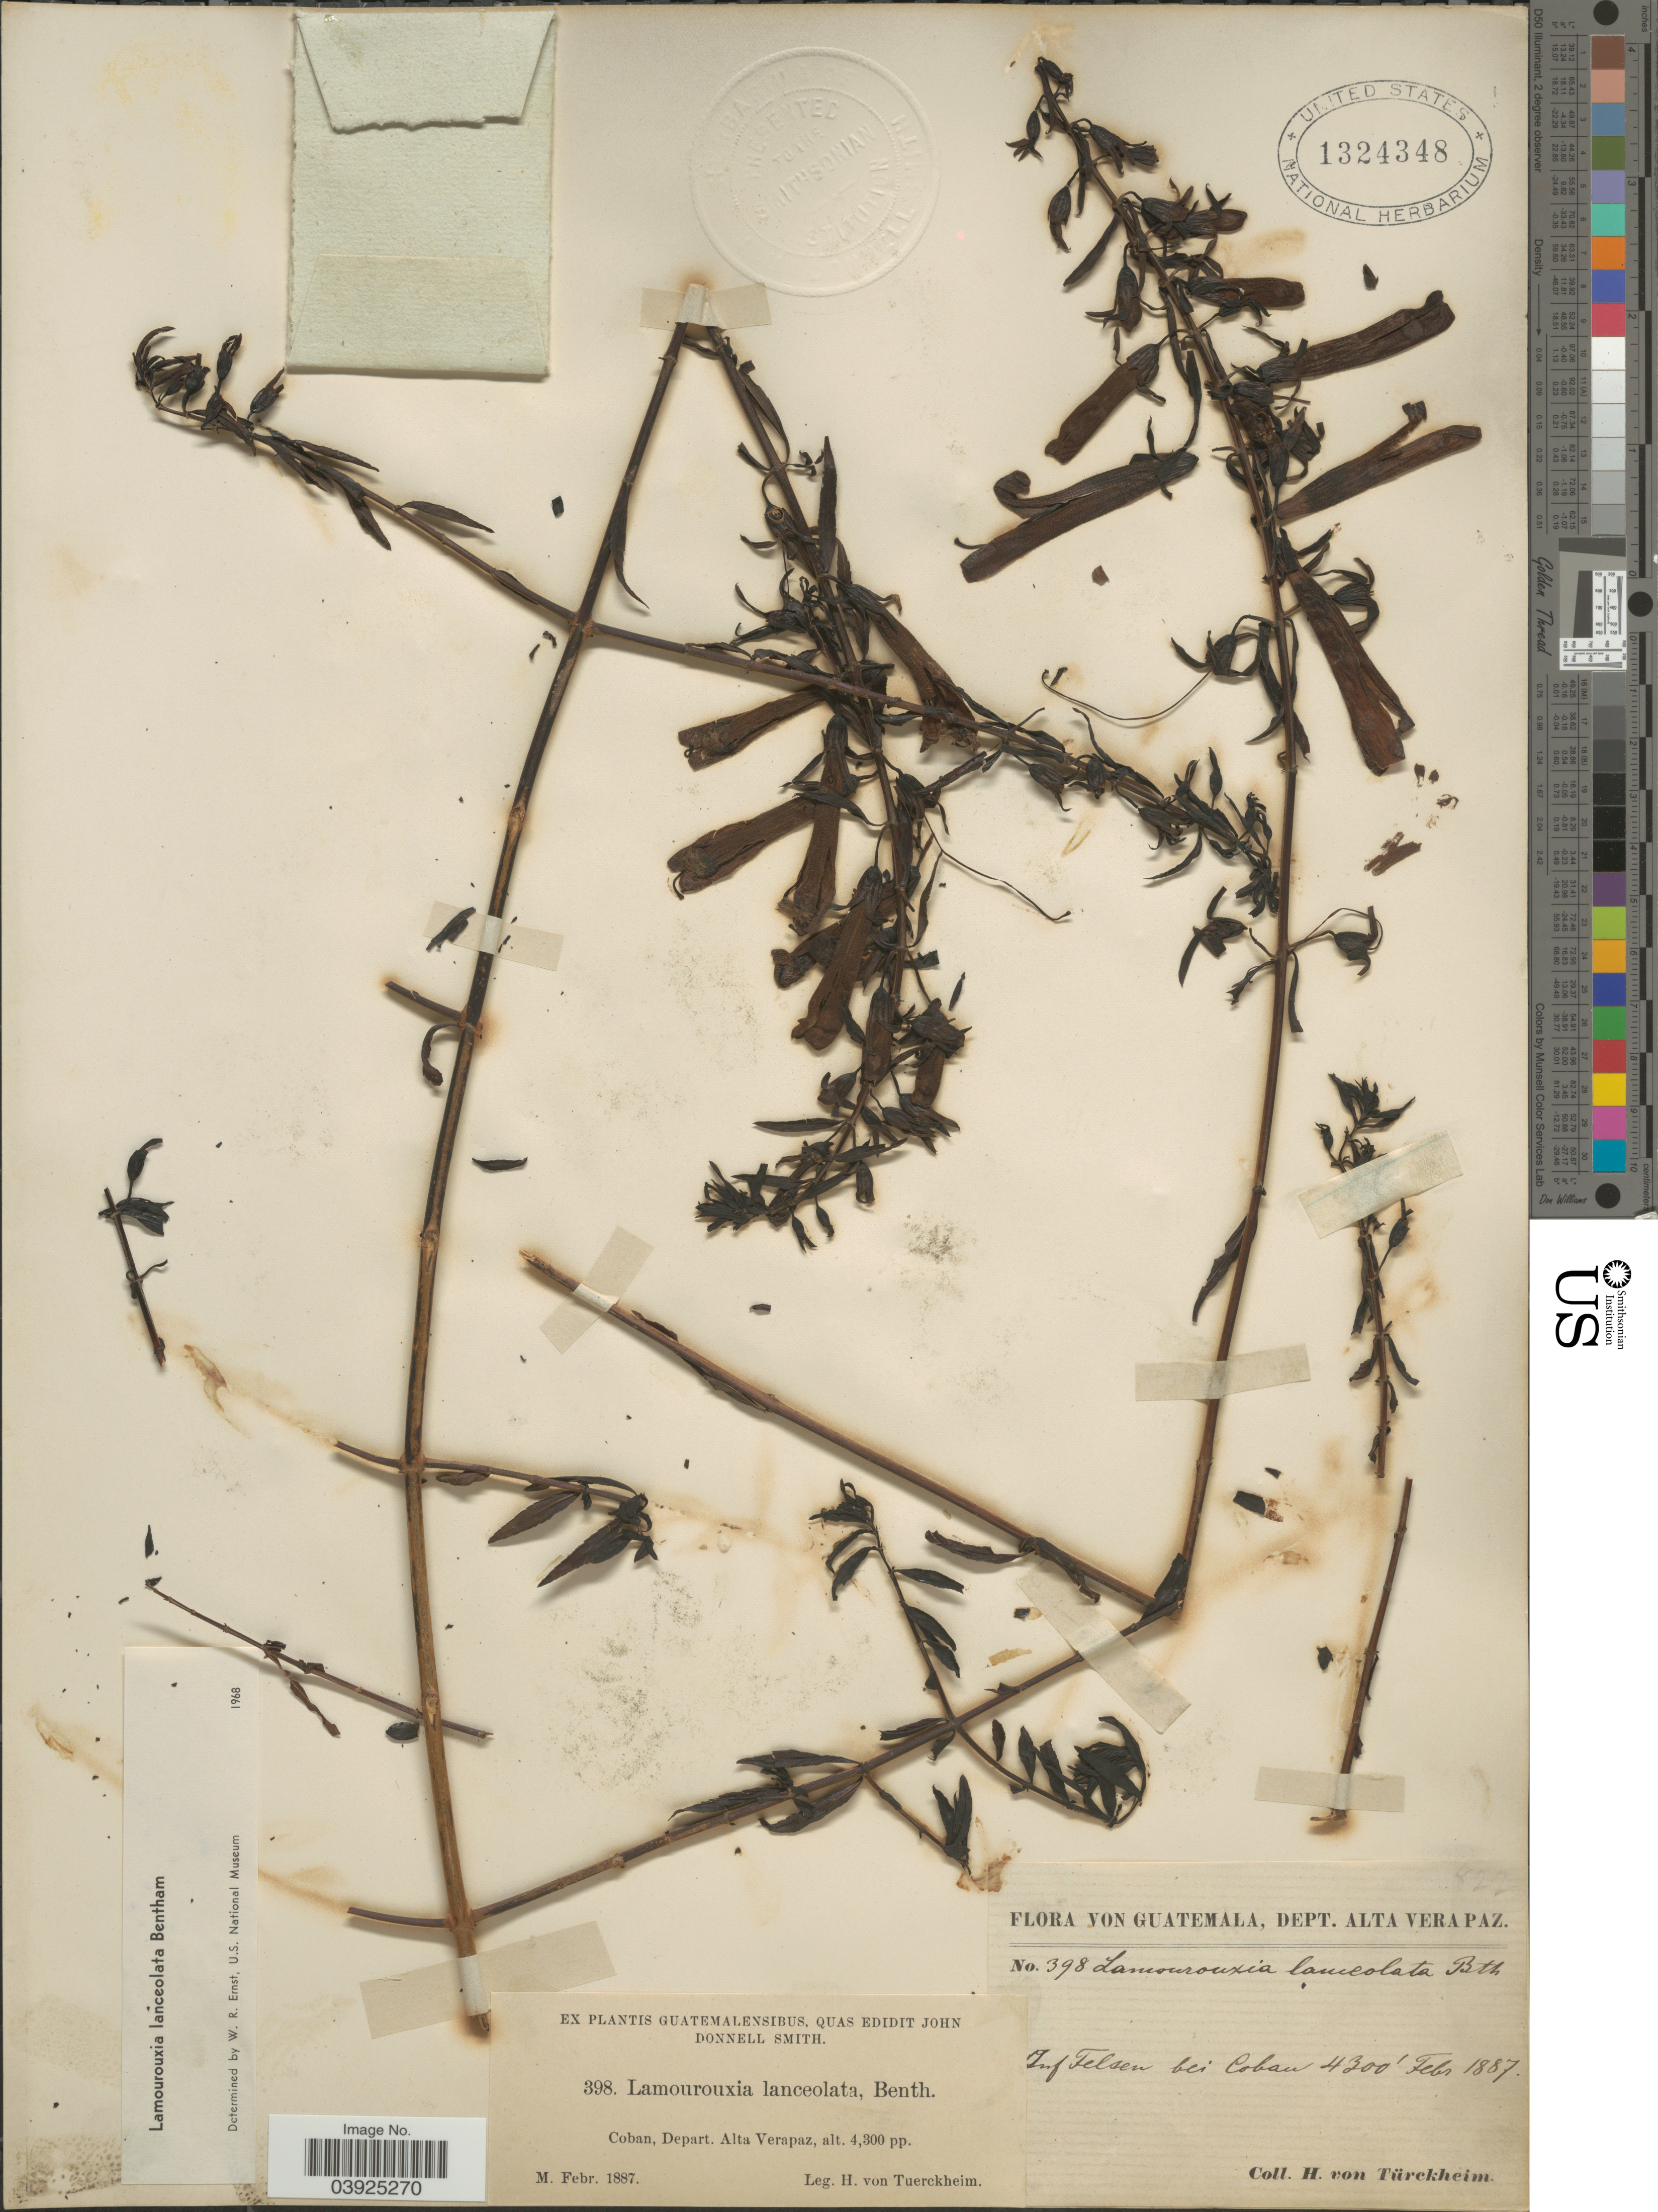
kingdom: Plantae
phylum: Tracheophyta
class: Magnoliopsida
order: Lamiales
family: Orobanchaceae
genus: Lamourouxia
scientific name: Lamourouxia lanceolata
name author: Benth.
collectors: H. von Türckheim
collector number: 398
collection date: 1887-02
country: Guatemala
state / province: Alta Verapaz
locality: Cobán, Depart. Alta Verapaz. Auf Telsen bei Coban.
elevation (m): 1311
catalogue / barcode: US 1324348